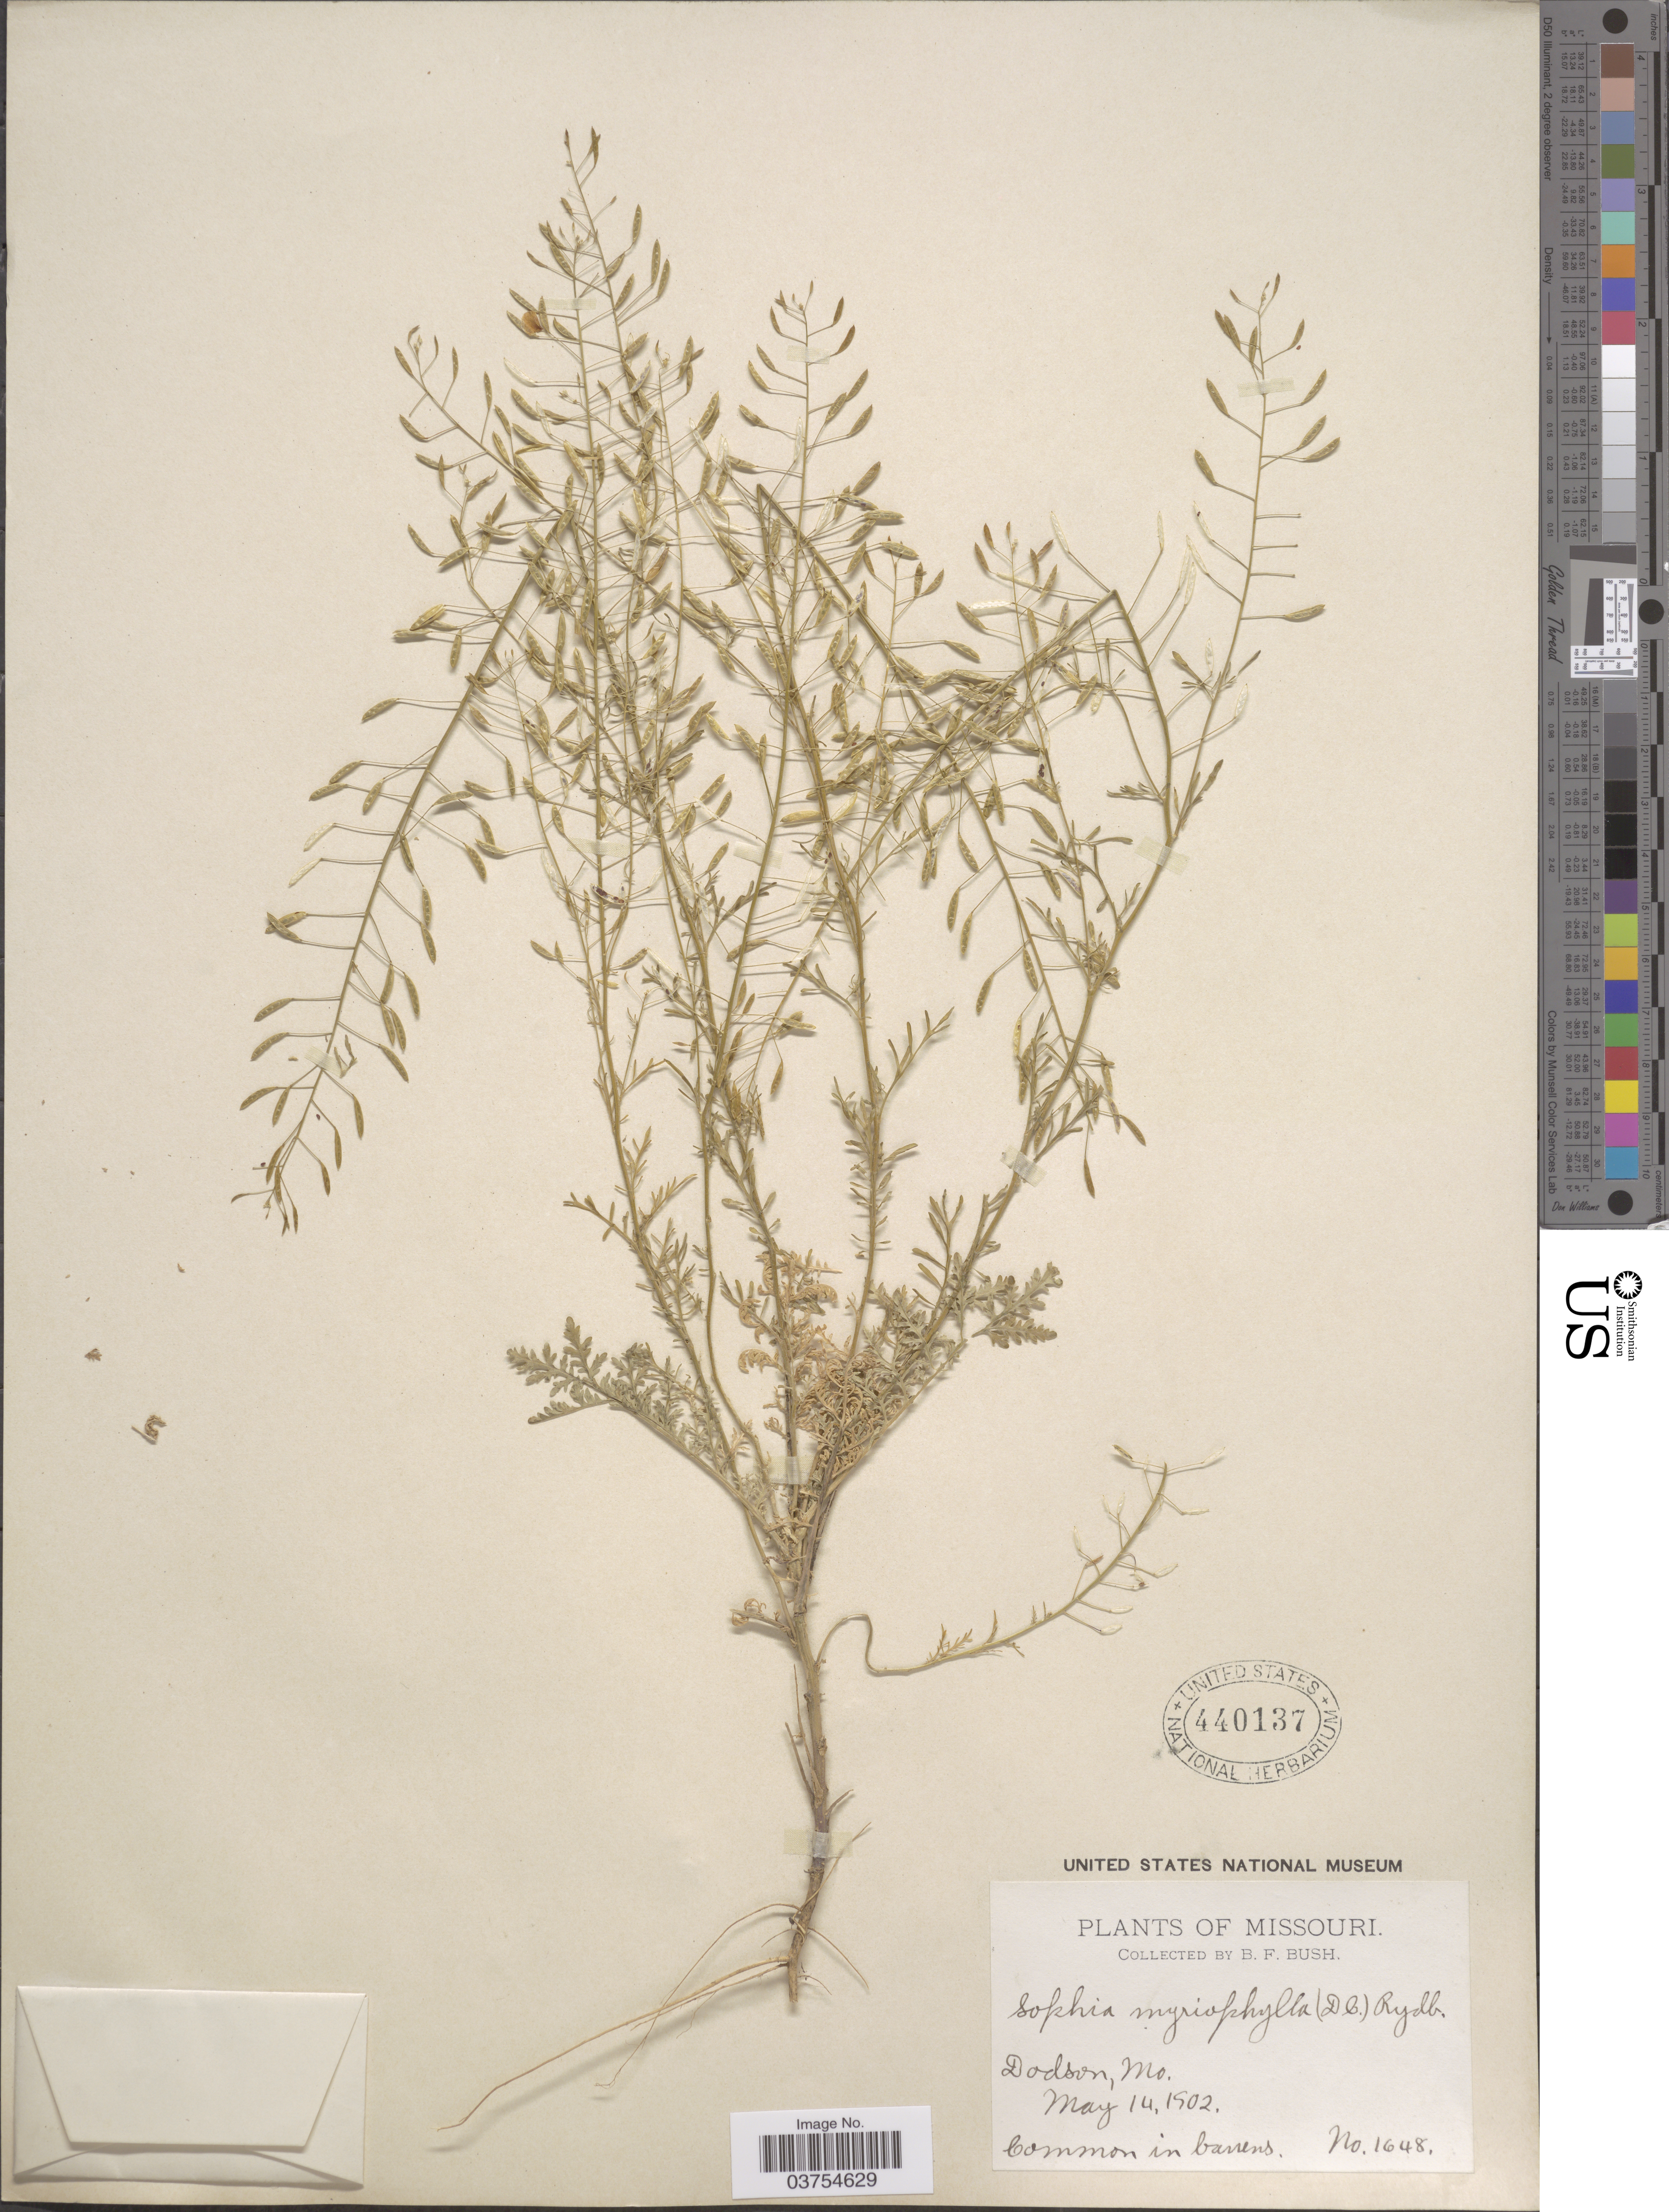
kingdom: Plantae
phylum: Tracheophyta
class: Magnoliopsida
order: Brassicales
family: Brassicaceae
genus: Descurainia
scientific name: Descurainia pinnata var. brachycarpa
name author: (Richardson) Fernald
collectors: B. F. Bush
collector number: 1648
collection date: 1902-05-04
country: United States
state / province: Missouri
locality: Dodson.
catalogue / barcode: US 440137